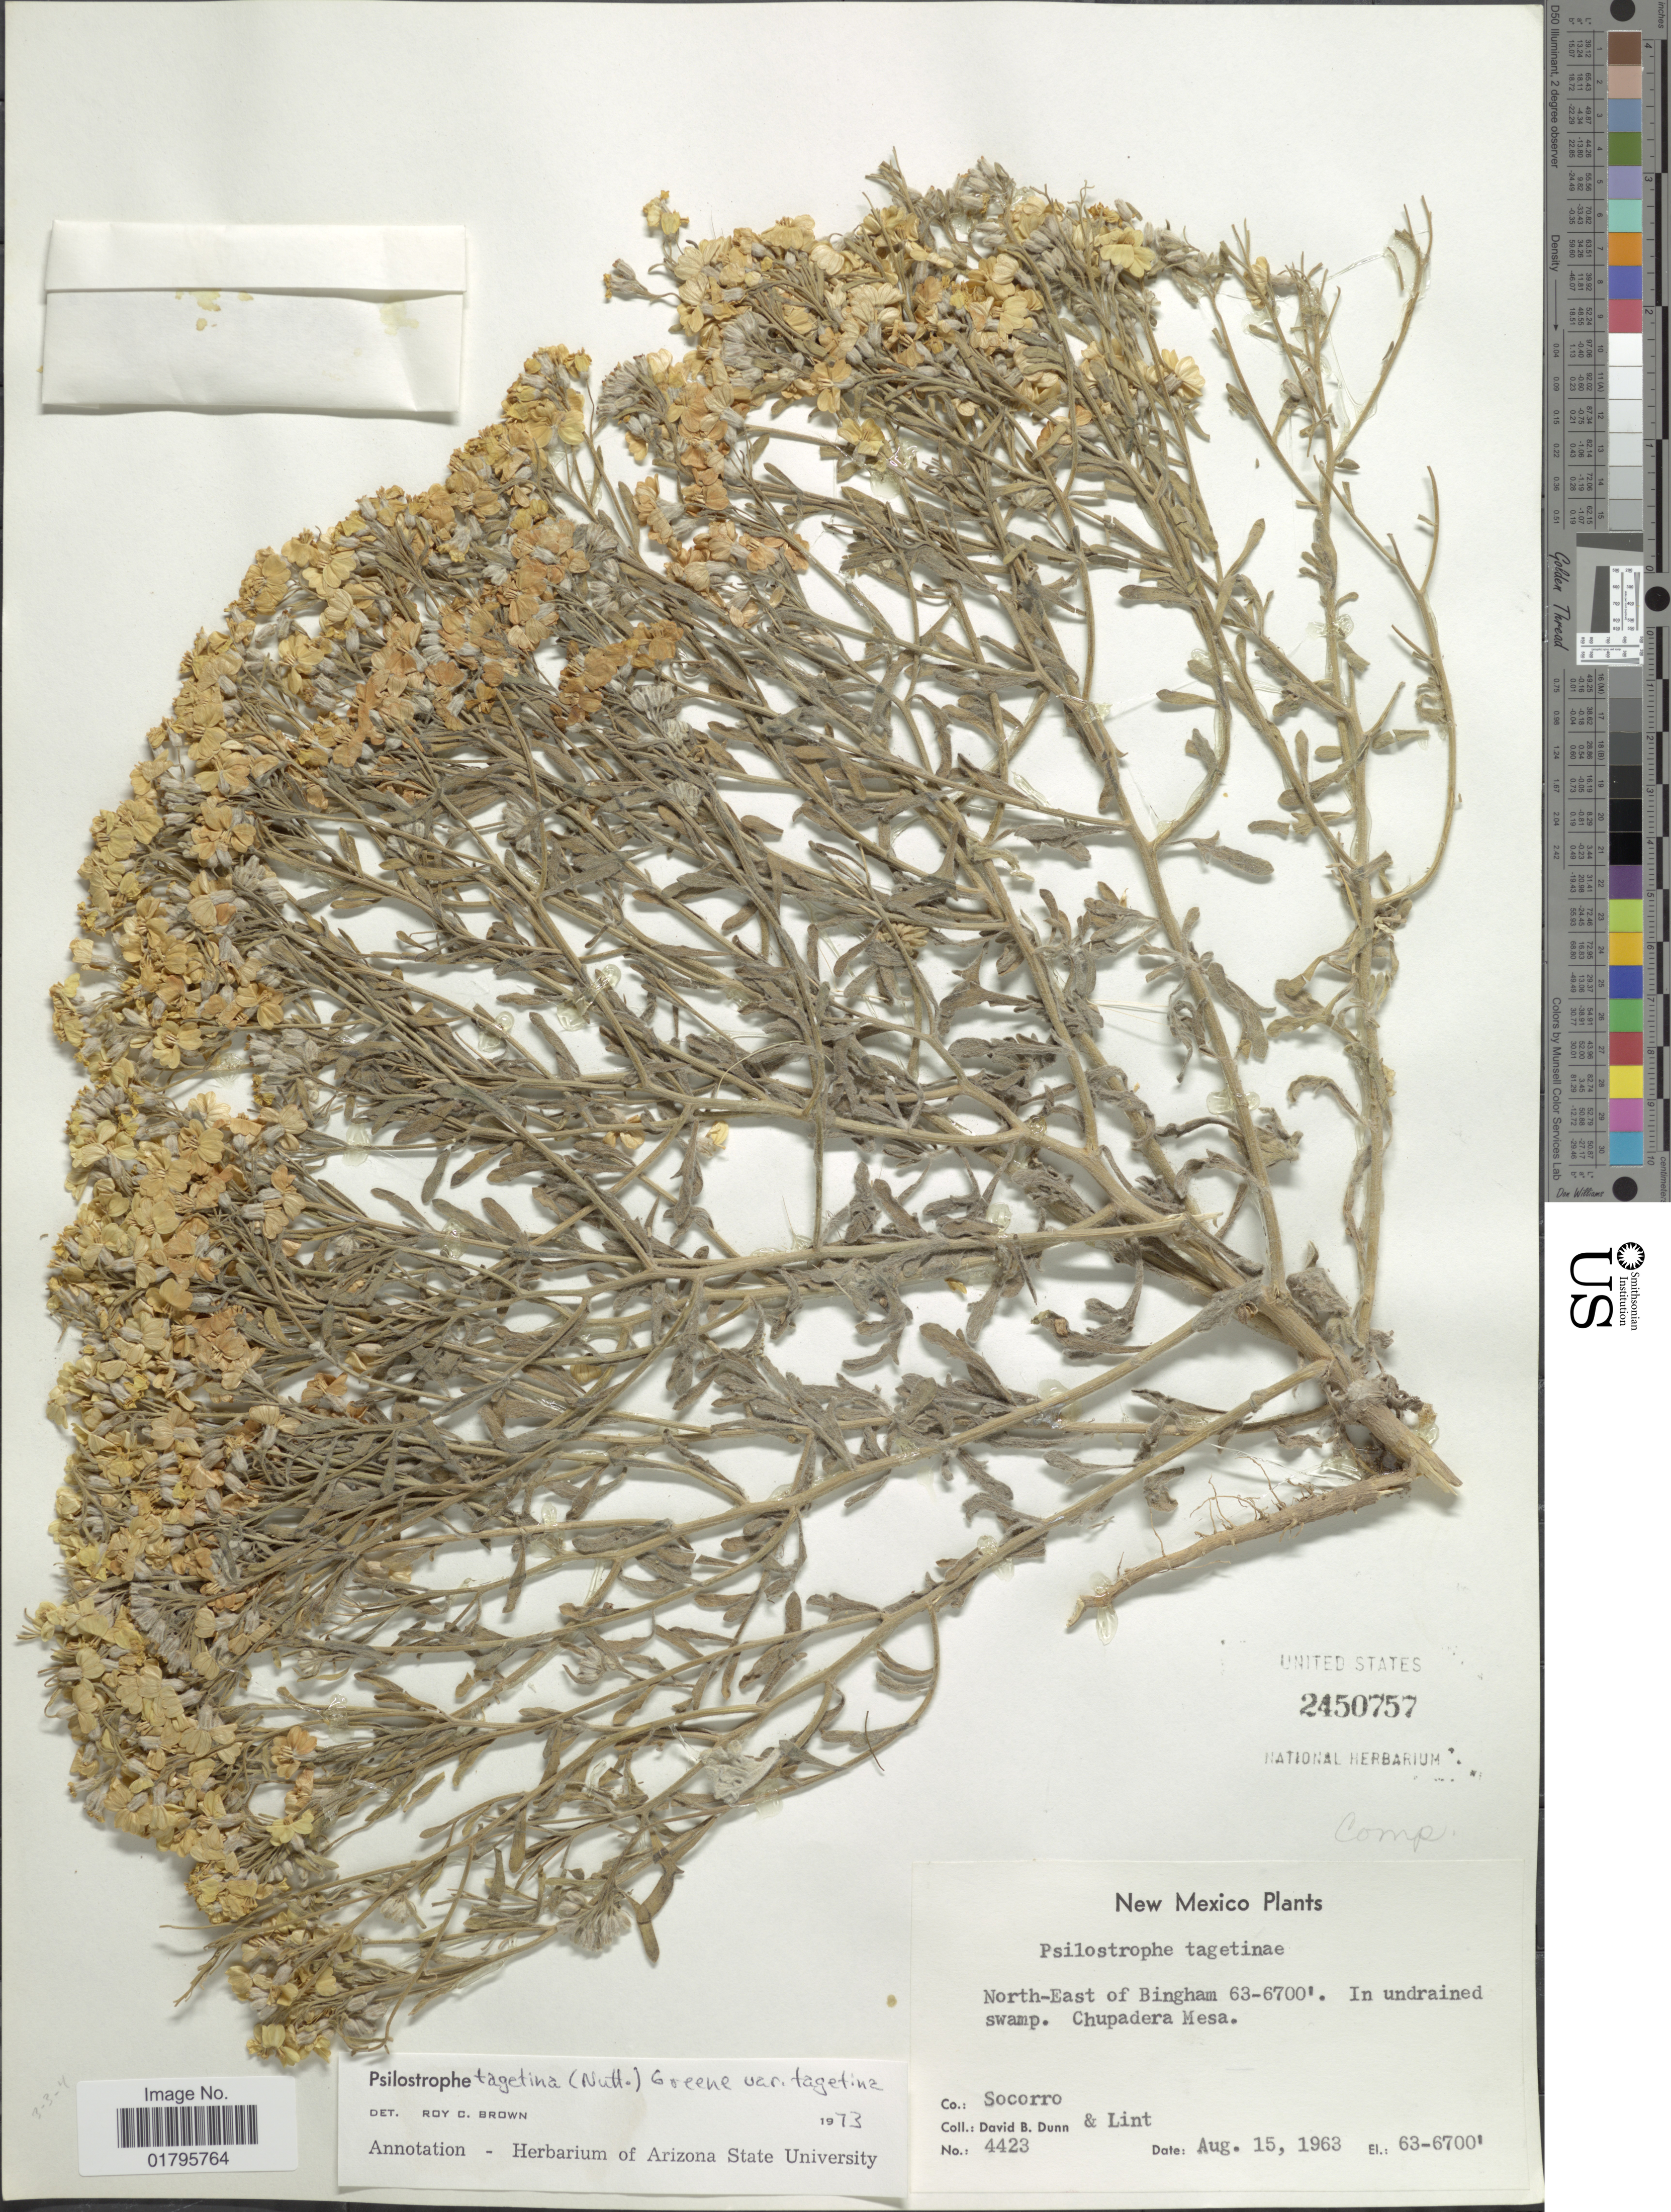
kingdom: Plantae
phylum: Tracheophyta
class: Magnoliopsida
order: Asterales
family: Asteraceae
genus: Psilostrophe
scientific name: Psilostrophe tagetina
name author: (Nutt.) Greene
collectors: D. B. Dunn & -. Lint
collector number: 4423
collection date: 1963-08-15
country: United States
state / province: New Mexico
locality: North-East of Bingham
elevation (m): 1920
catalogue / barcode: US 2450757